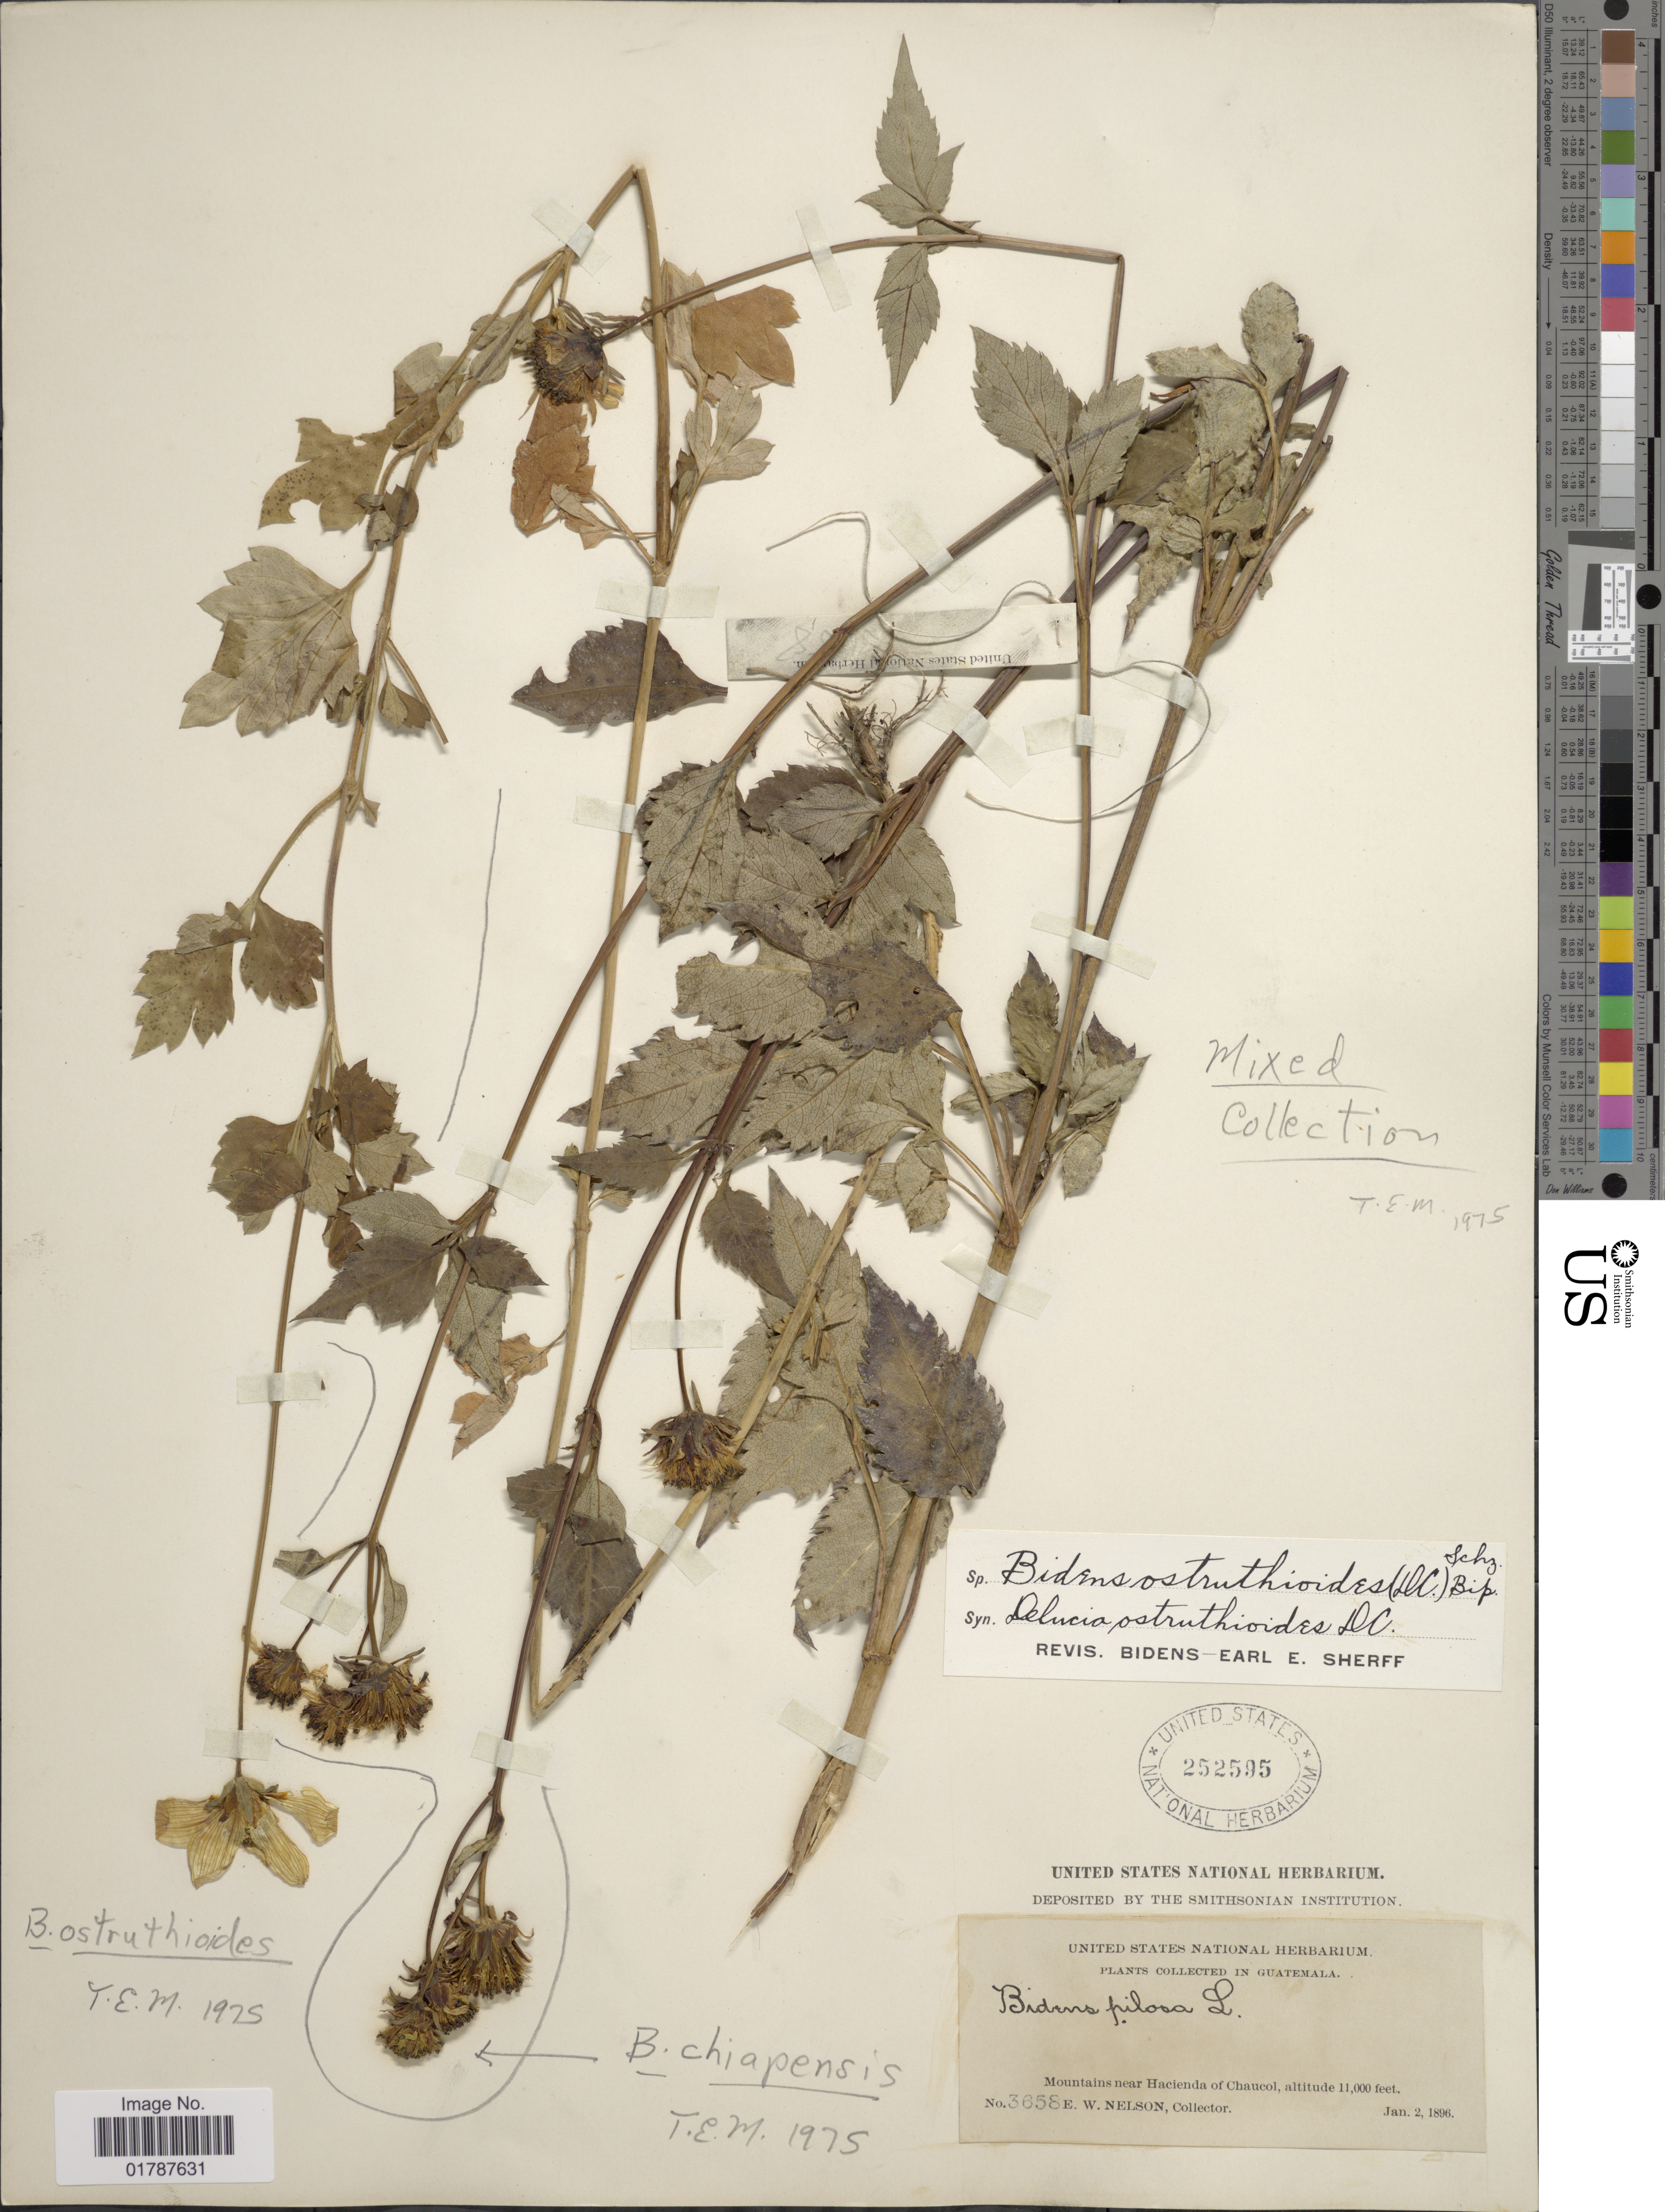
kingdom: Plantae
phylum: Tracheophyta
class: Magnoliopsida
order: Asterales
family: Asteraceae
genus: Bidens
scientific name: Bidens ostruthioides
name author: (DC.) Sch. Bip.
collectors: E. W. Nelson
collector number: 3658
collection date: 1896-01-02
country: Guatemala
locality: Mountains near Hacienda of Chaucol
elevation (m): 3353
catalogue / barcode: US 252595